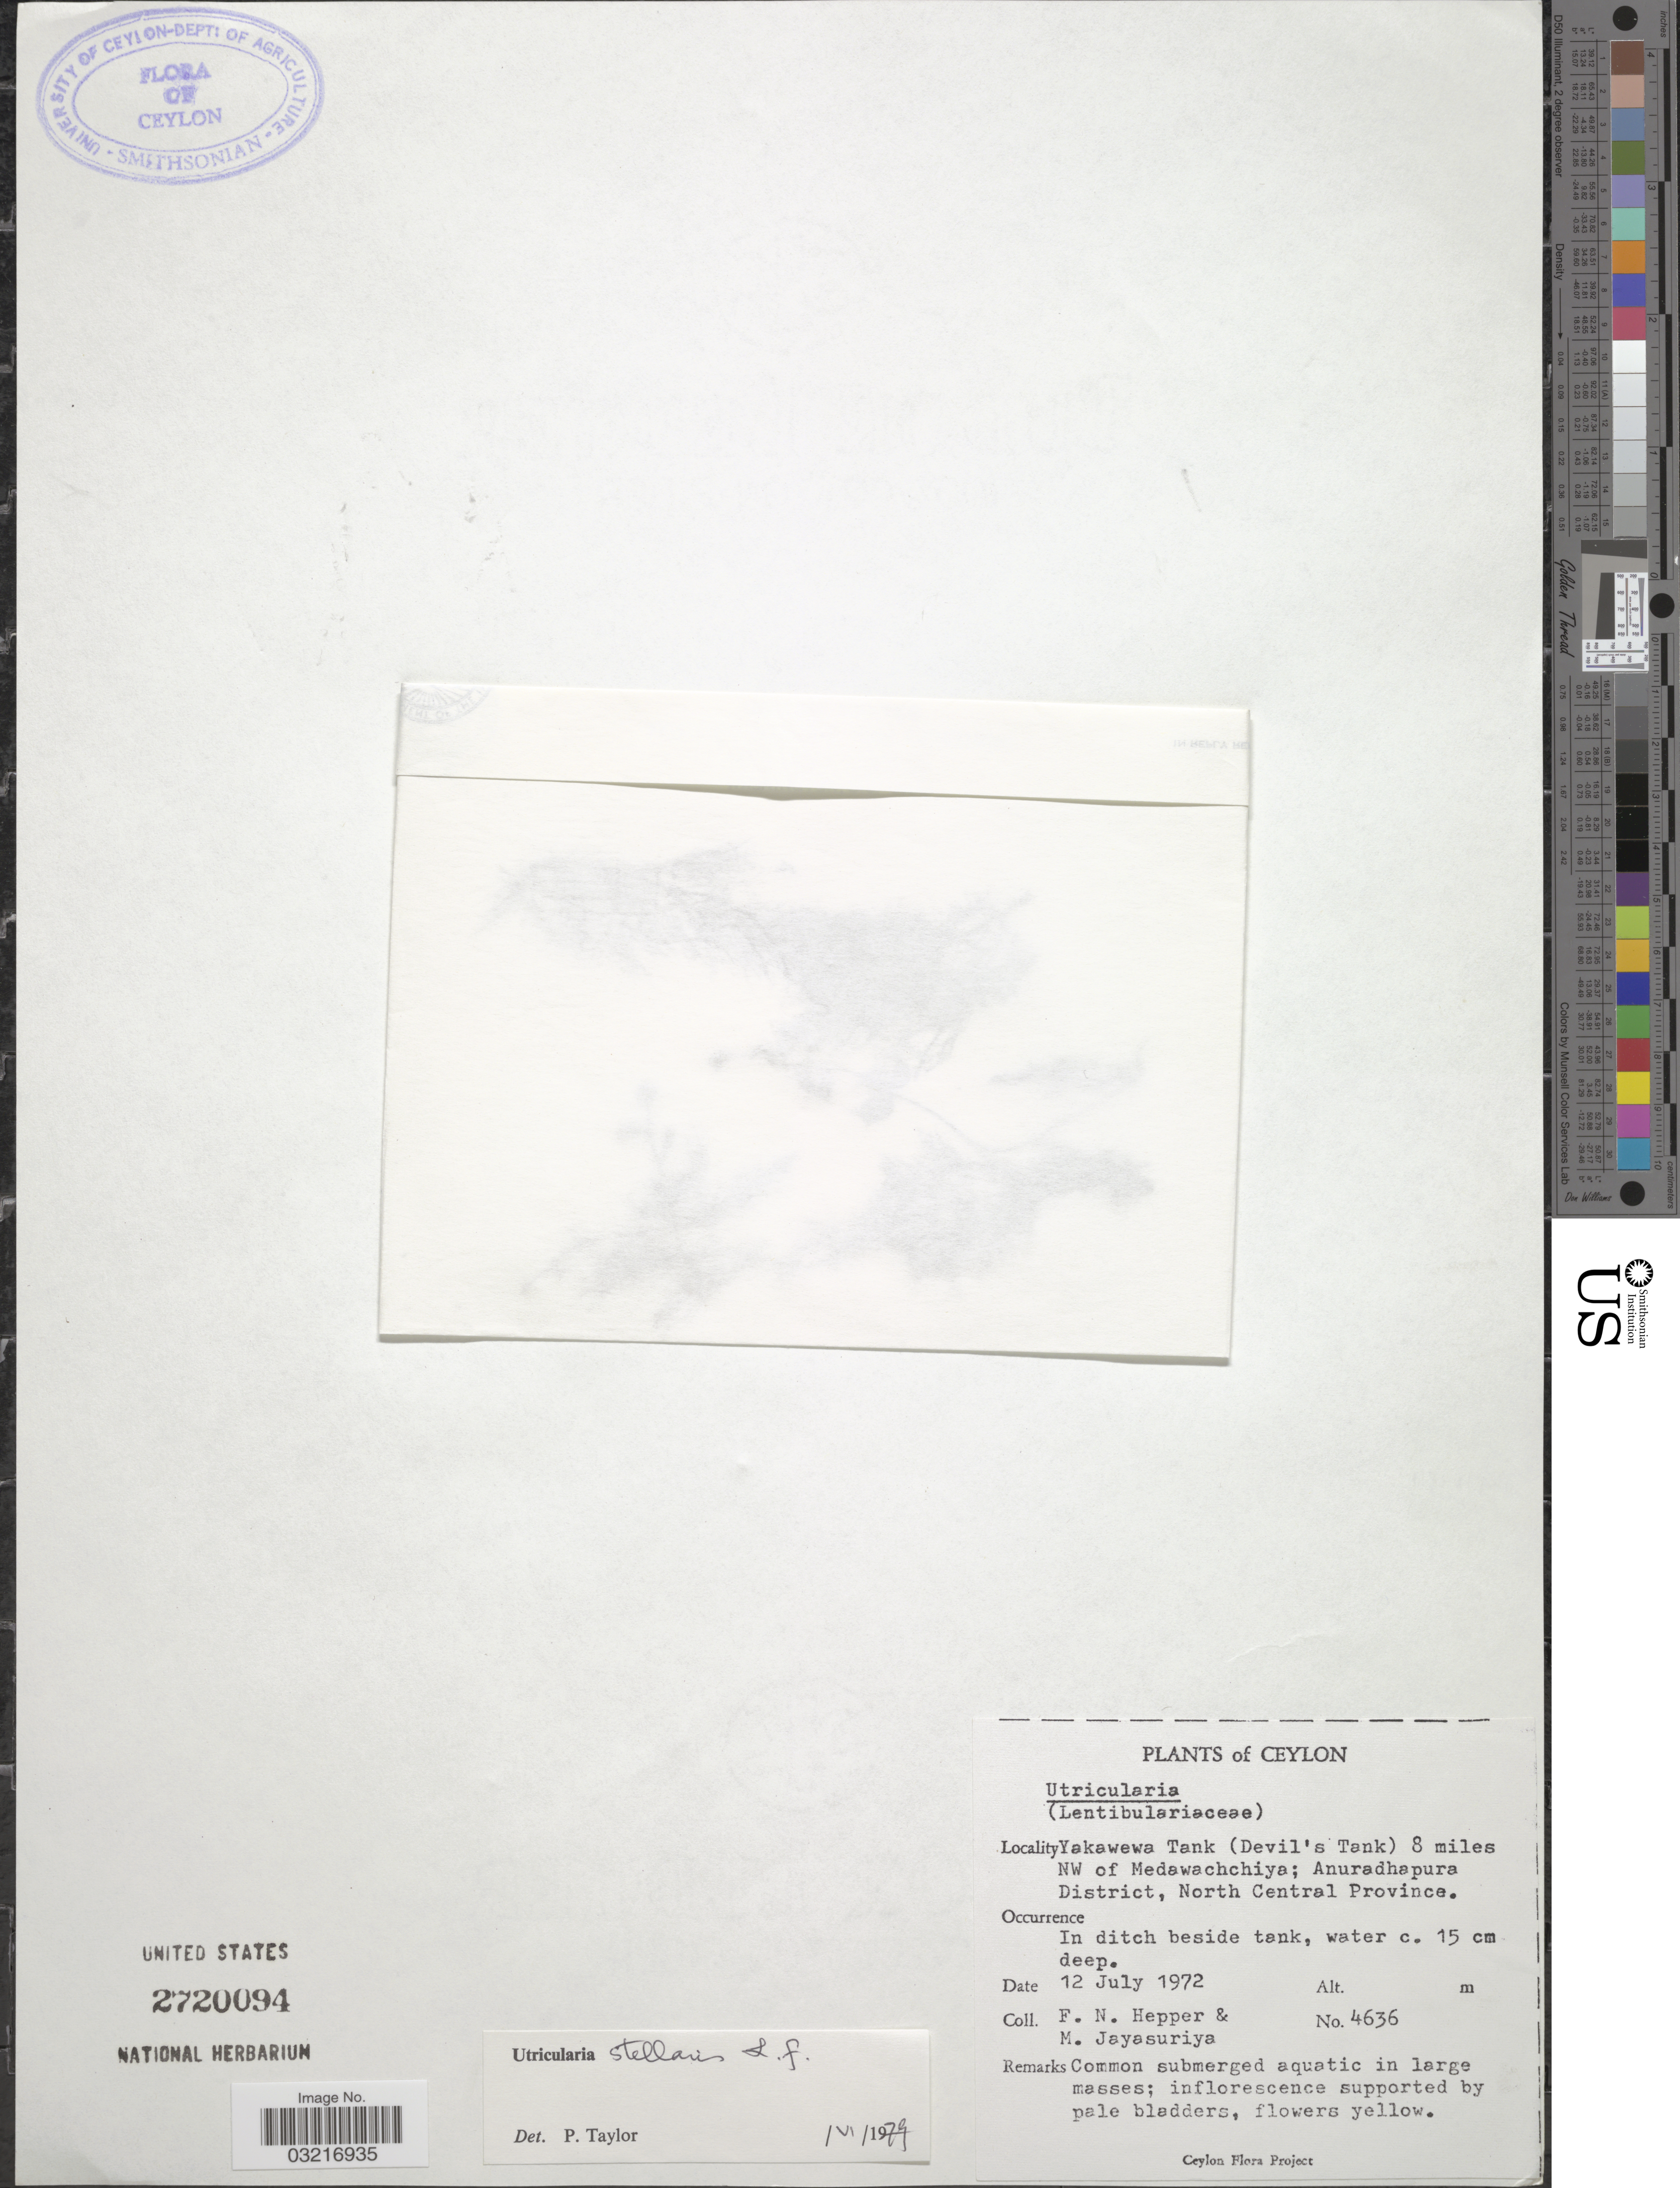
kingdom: Plantae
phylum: Tracheophyta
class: Magnoliopsida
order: Lamiales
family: Lentibulariaceae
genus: Utricularia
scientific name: Utricularia stellaris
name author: L. f.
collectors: F. Hepper & M. Jayasuriya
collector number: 4636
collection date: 1972-07-12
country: Sri Lanka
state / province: North Central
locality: Ceylon, Yakawewa Tank (Devil's Tank) 8 miles NW of Medawachchiya; Anuradhapura District.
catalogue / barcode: US 2720094